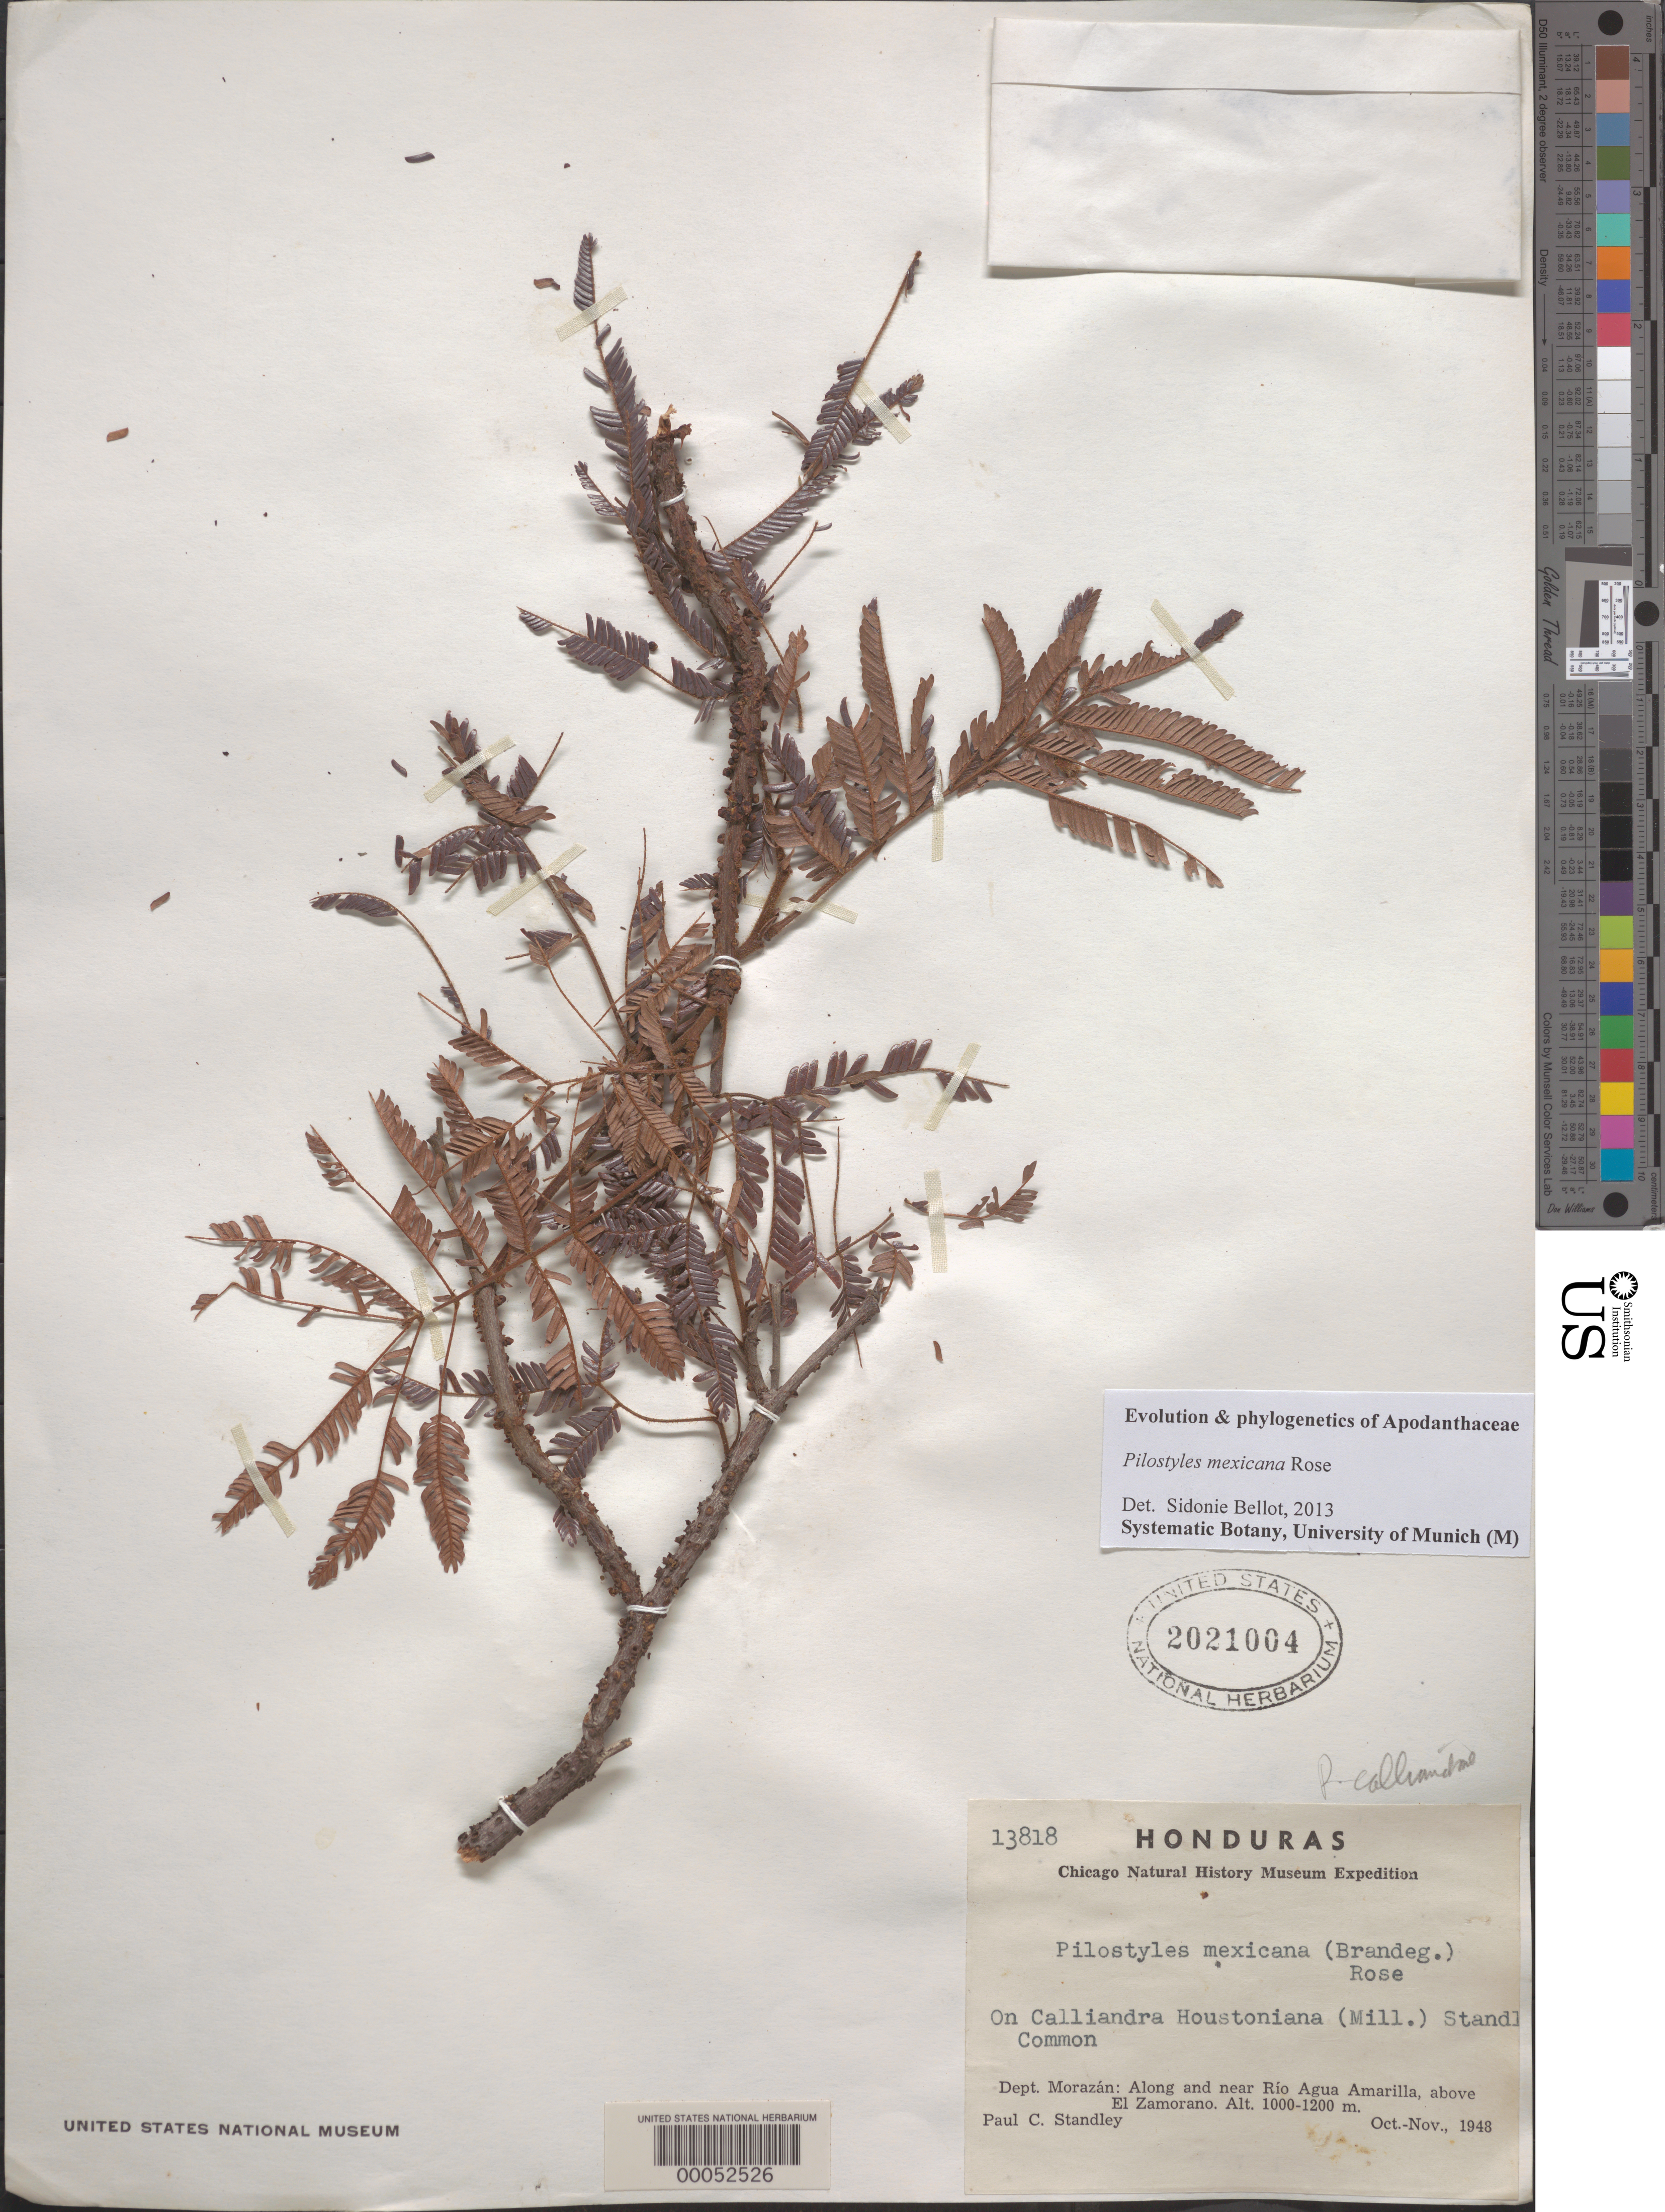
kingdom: Plantae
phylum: Tracheophyta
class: Magnoliopsida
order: Cucurbitales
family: Apodanthaceae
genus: Pilostyles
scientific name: Pilostyles mexicana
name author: (Brandegee) Rose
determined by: Bellot, Sidonie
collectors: P. C. Standley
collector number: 13818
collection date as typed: Oct 1948 to -- Nov 1948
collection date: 1948-10/1948-11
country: Honduras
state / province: Fco. Morazán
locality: Along and near río Agua Amarilla , above El Zamorano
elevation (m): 1000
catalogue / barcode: US 2021004